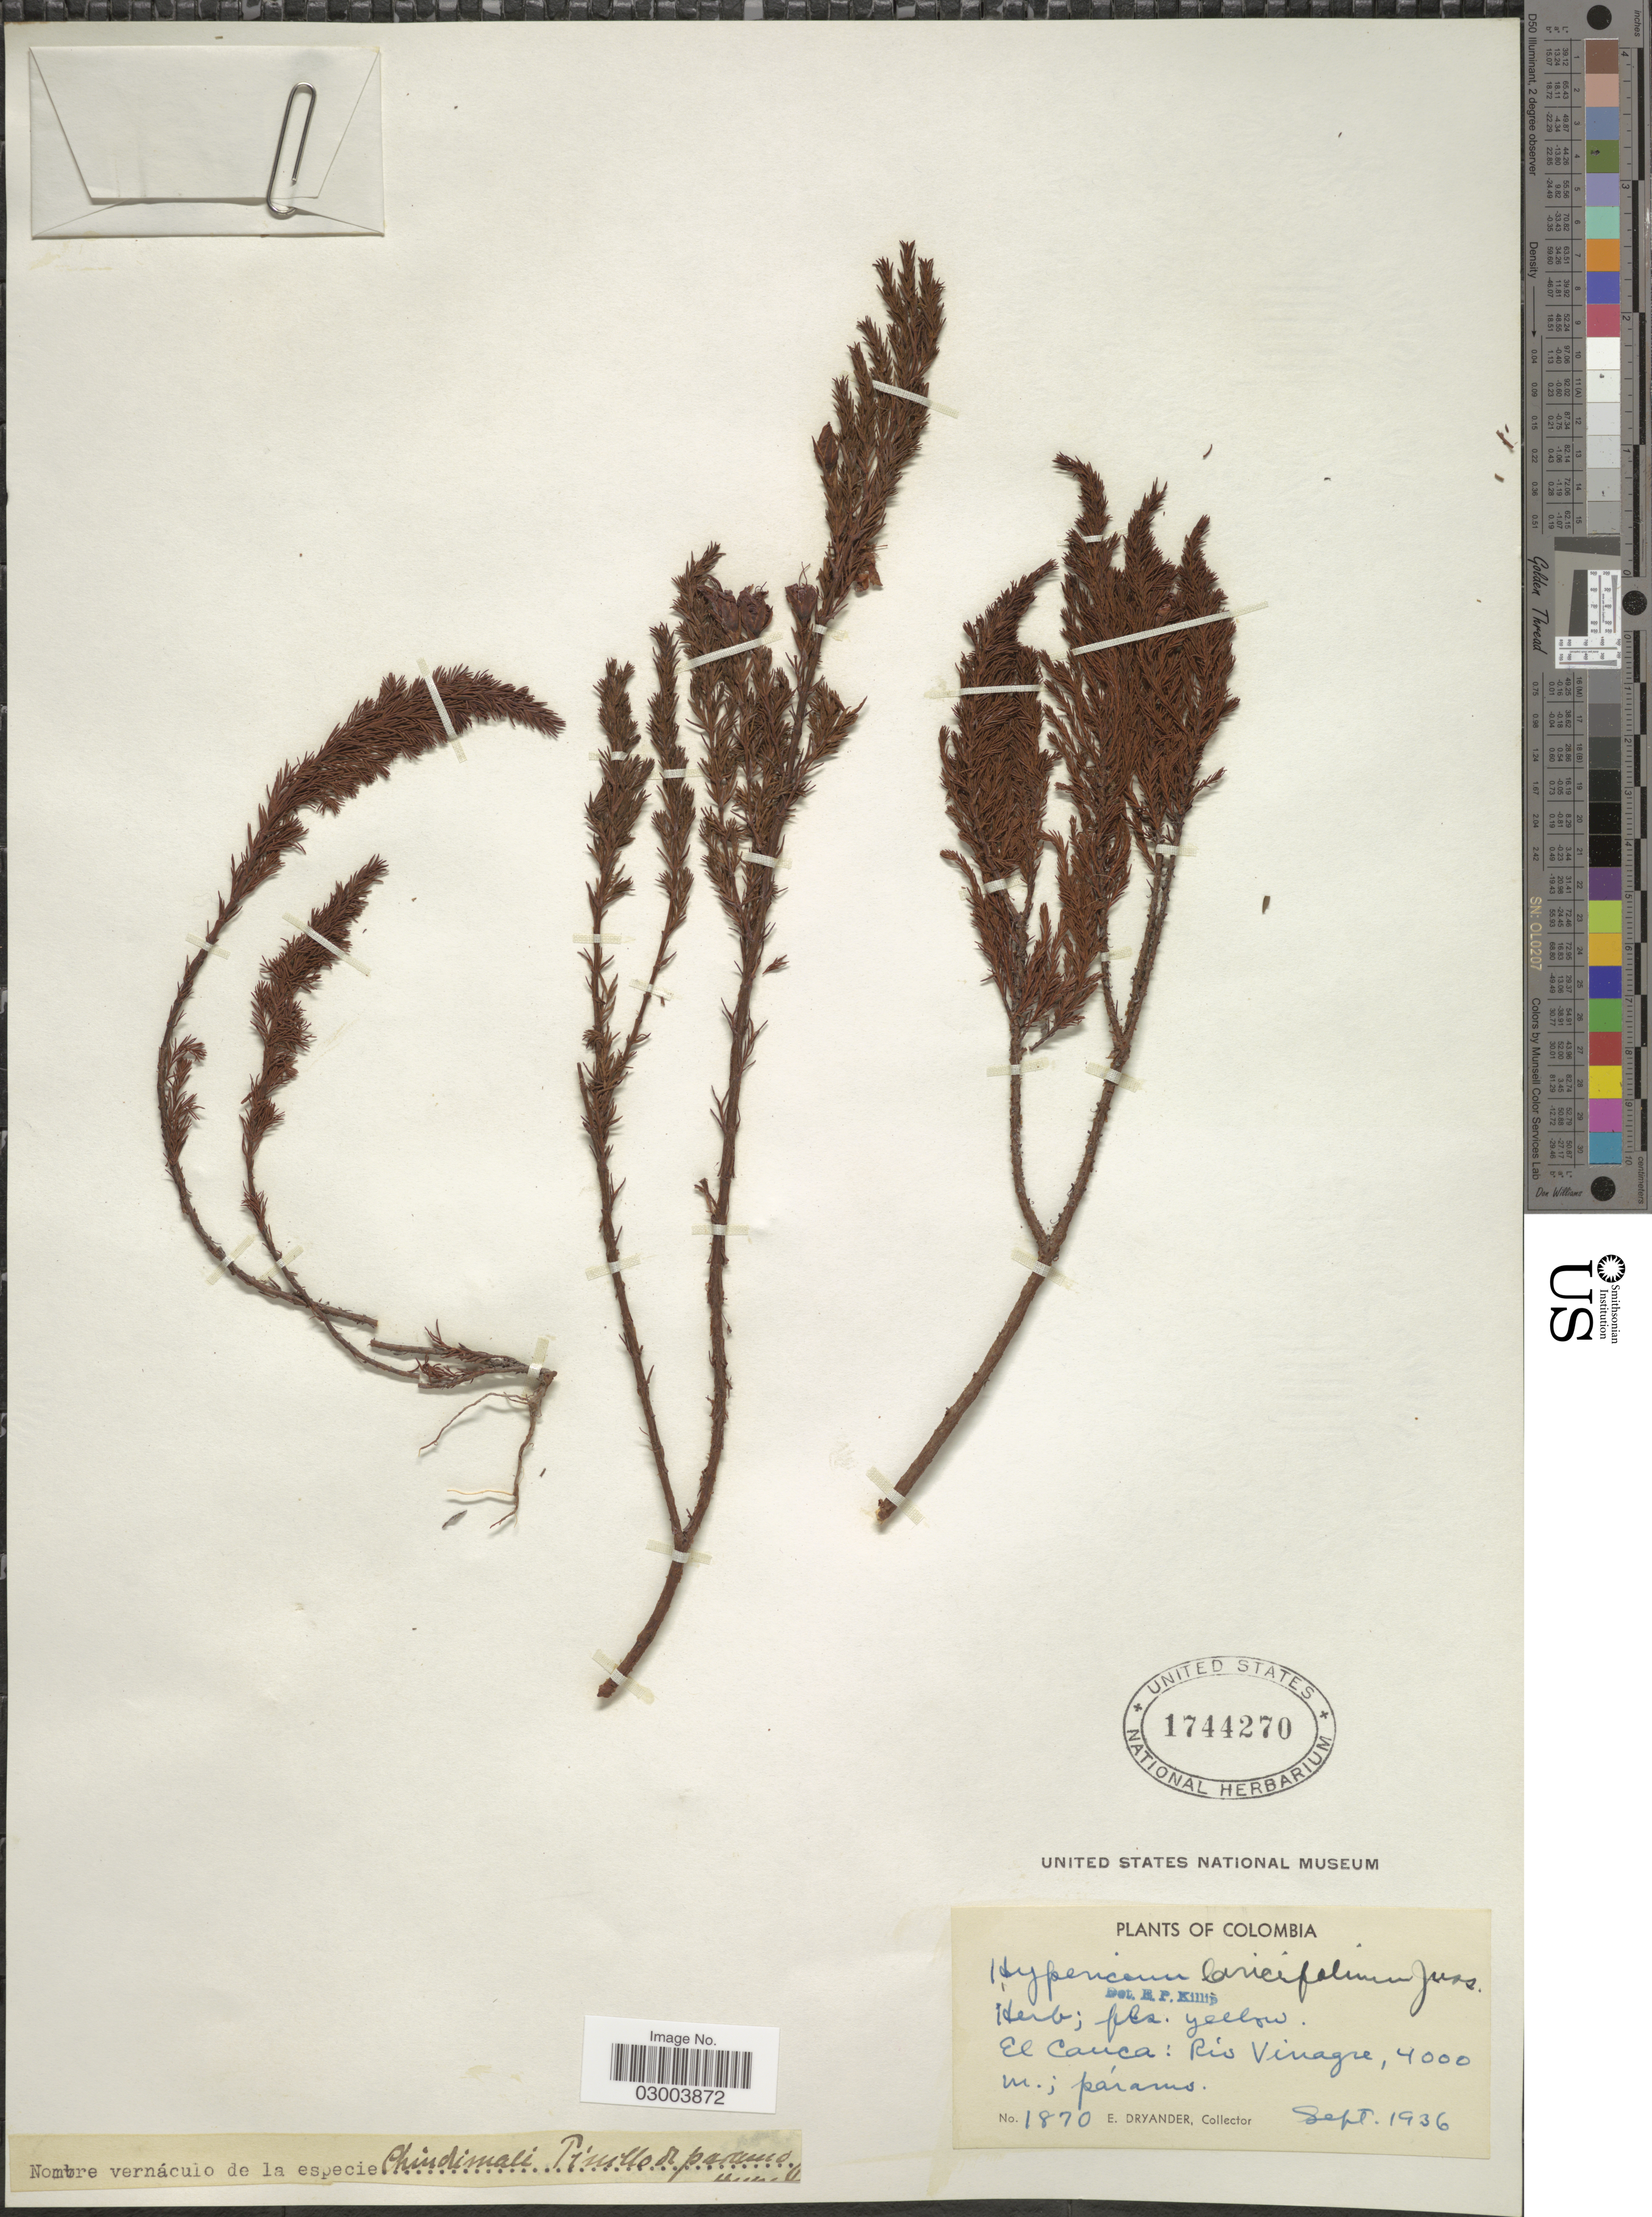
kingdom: Plantae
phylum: Tracheophyta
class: Magnoliopsida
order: Malpighiales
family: Hypericaceae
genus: Hypericum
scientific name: Hypericum laricifolium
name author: Juss.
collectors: E. Dryander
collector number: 1870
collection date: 1936-09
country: Colombia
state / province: Cauca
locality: El Cauca, Rio Vinagre.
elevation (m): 4000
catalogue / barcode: US 1744270